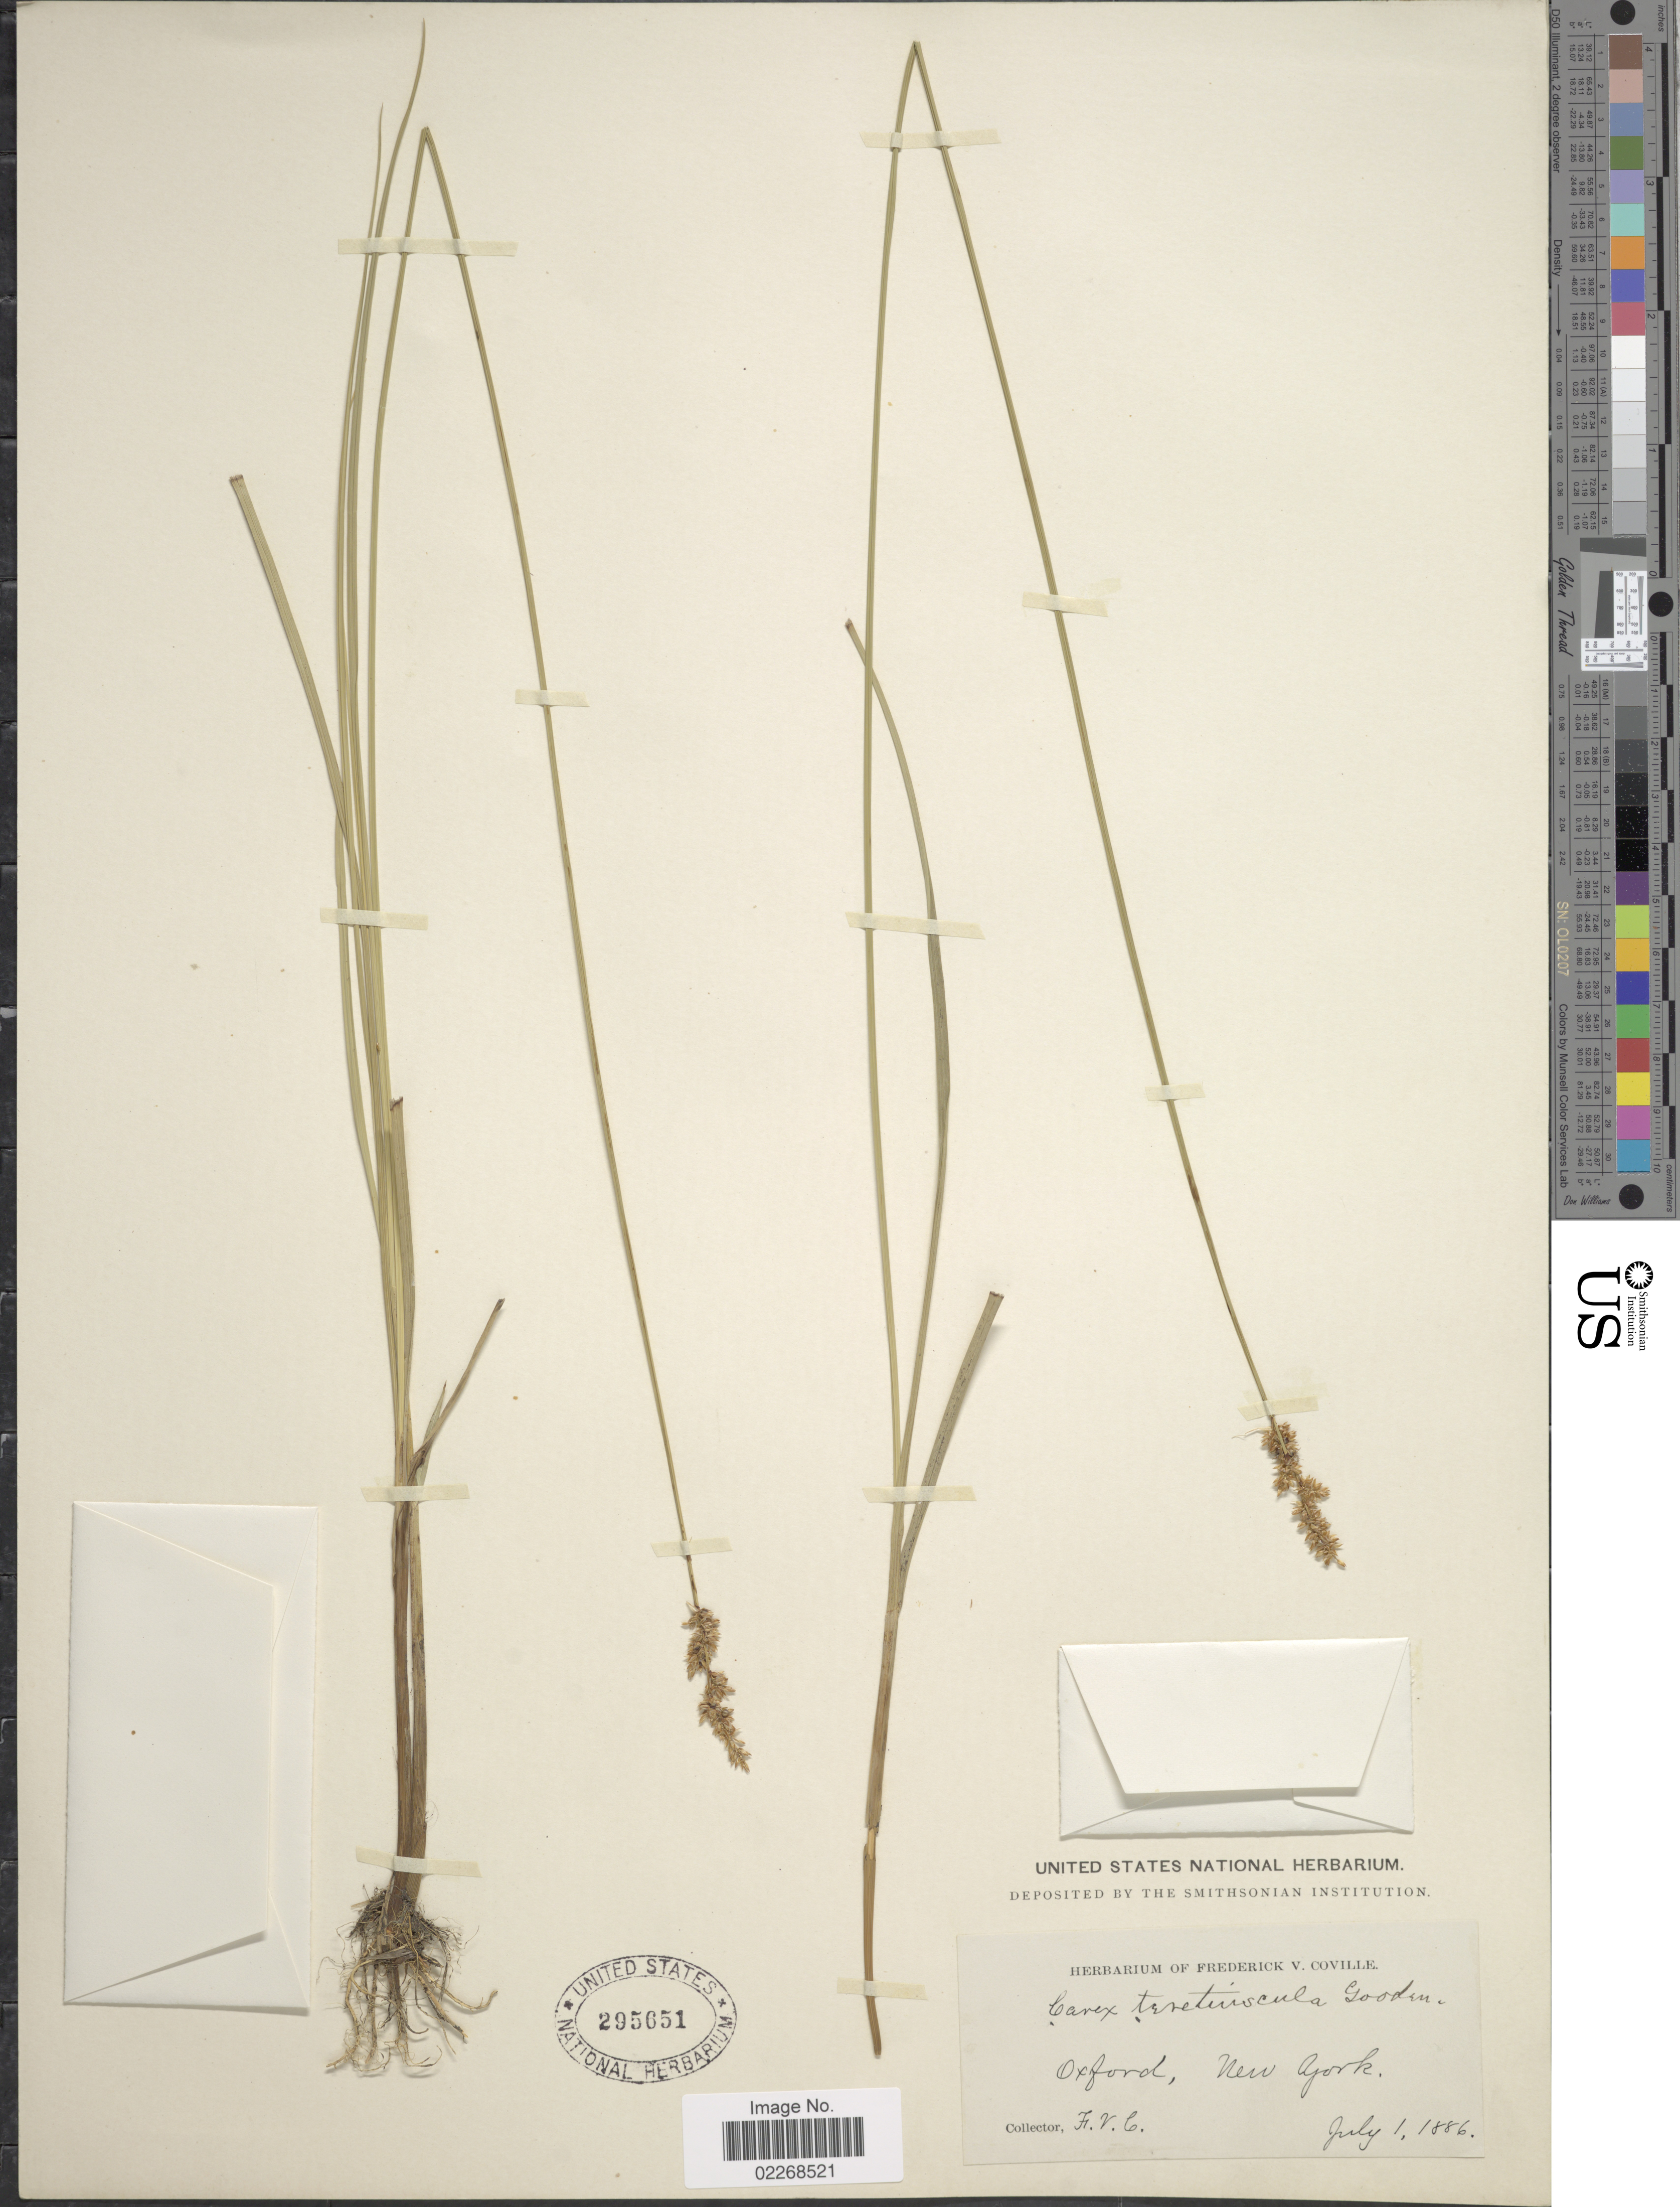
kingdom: Plantae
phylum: Tracheophyta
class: Liliopsida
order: Poales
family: Cyperaceae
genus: Carex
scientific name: Carex diandra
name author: Schrank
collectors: F. V. Coville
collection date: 1886-07-01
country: United States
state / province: New York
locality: Oxford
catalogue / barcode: US 295651